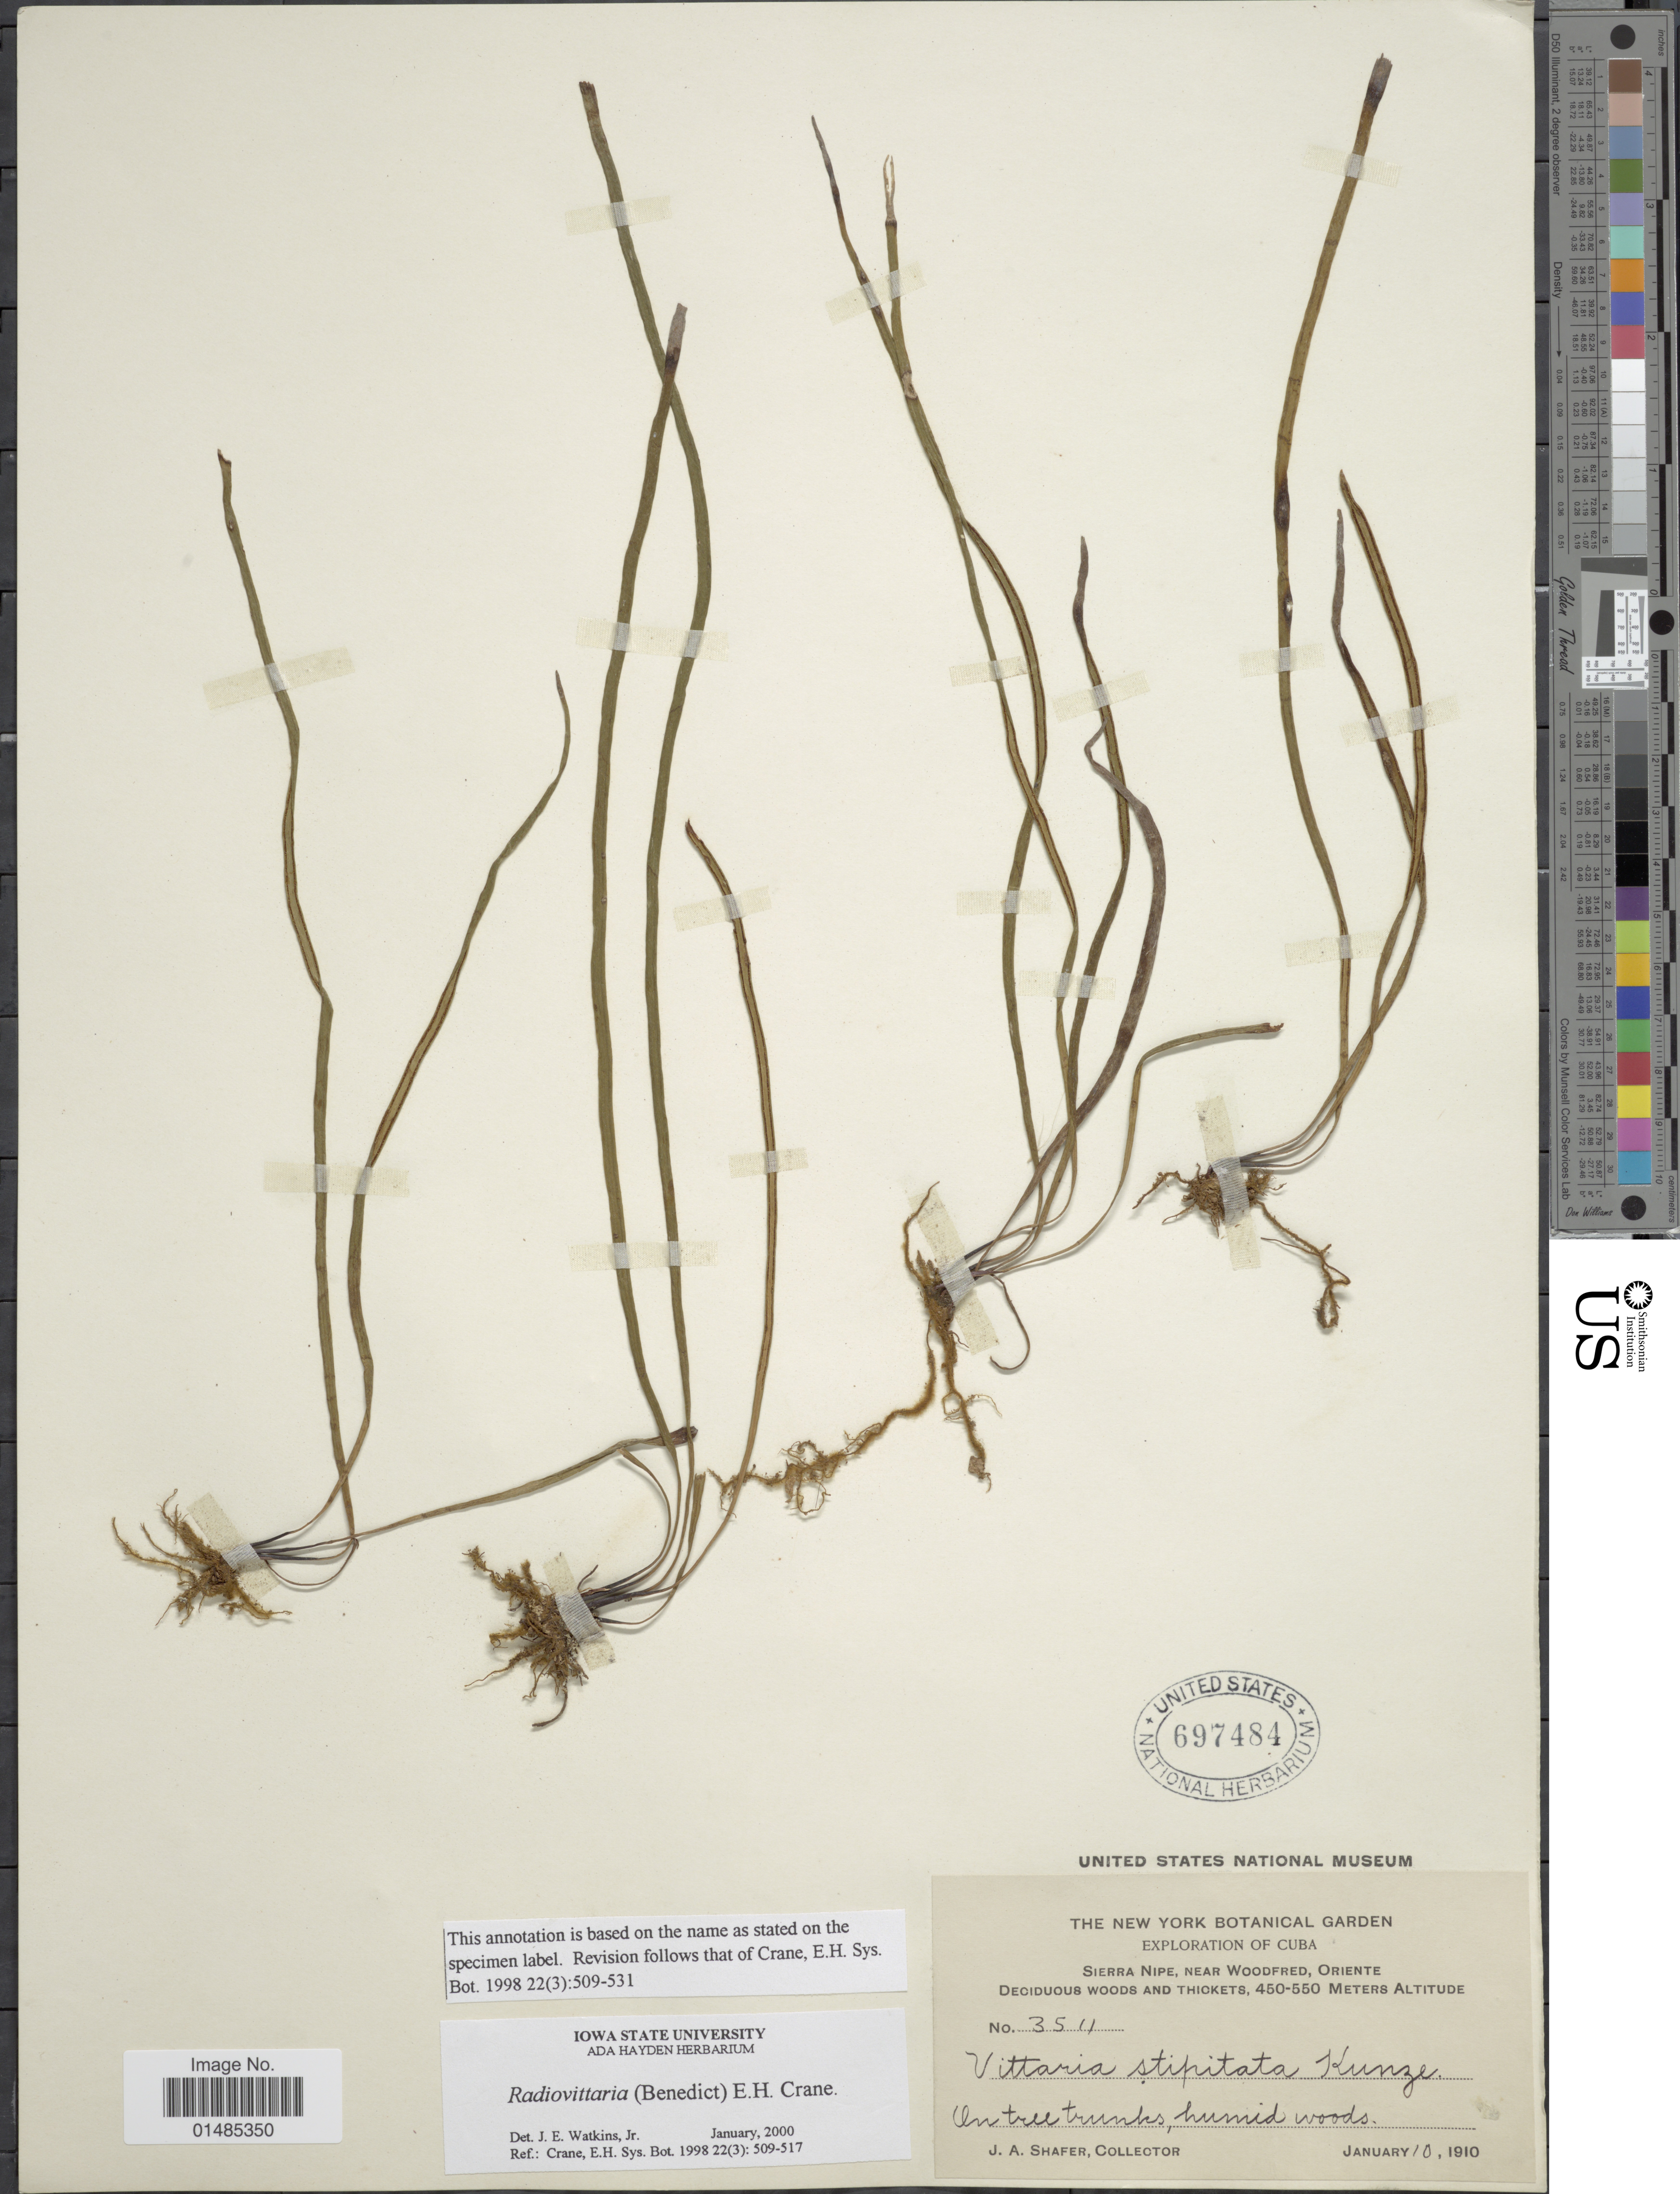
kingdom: Plantae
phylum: Tracheophyta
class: Polypodiopsida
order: Polypodiales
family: Pteridaceae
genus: Radiovittaria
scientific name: Radiovittaria stipitata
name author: (Kunze) E.H. Crane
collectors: J. A. Shafer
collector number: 3511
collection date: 1910-01-10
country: Cuba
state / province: Oriente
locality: Sierra Nipe, near Woodfred. Deciduous woods and thickets.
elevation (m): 450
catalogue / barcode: US 697484